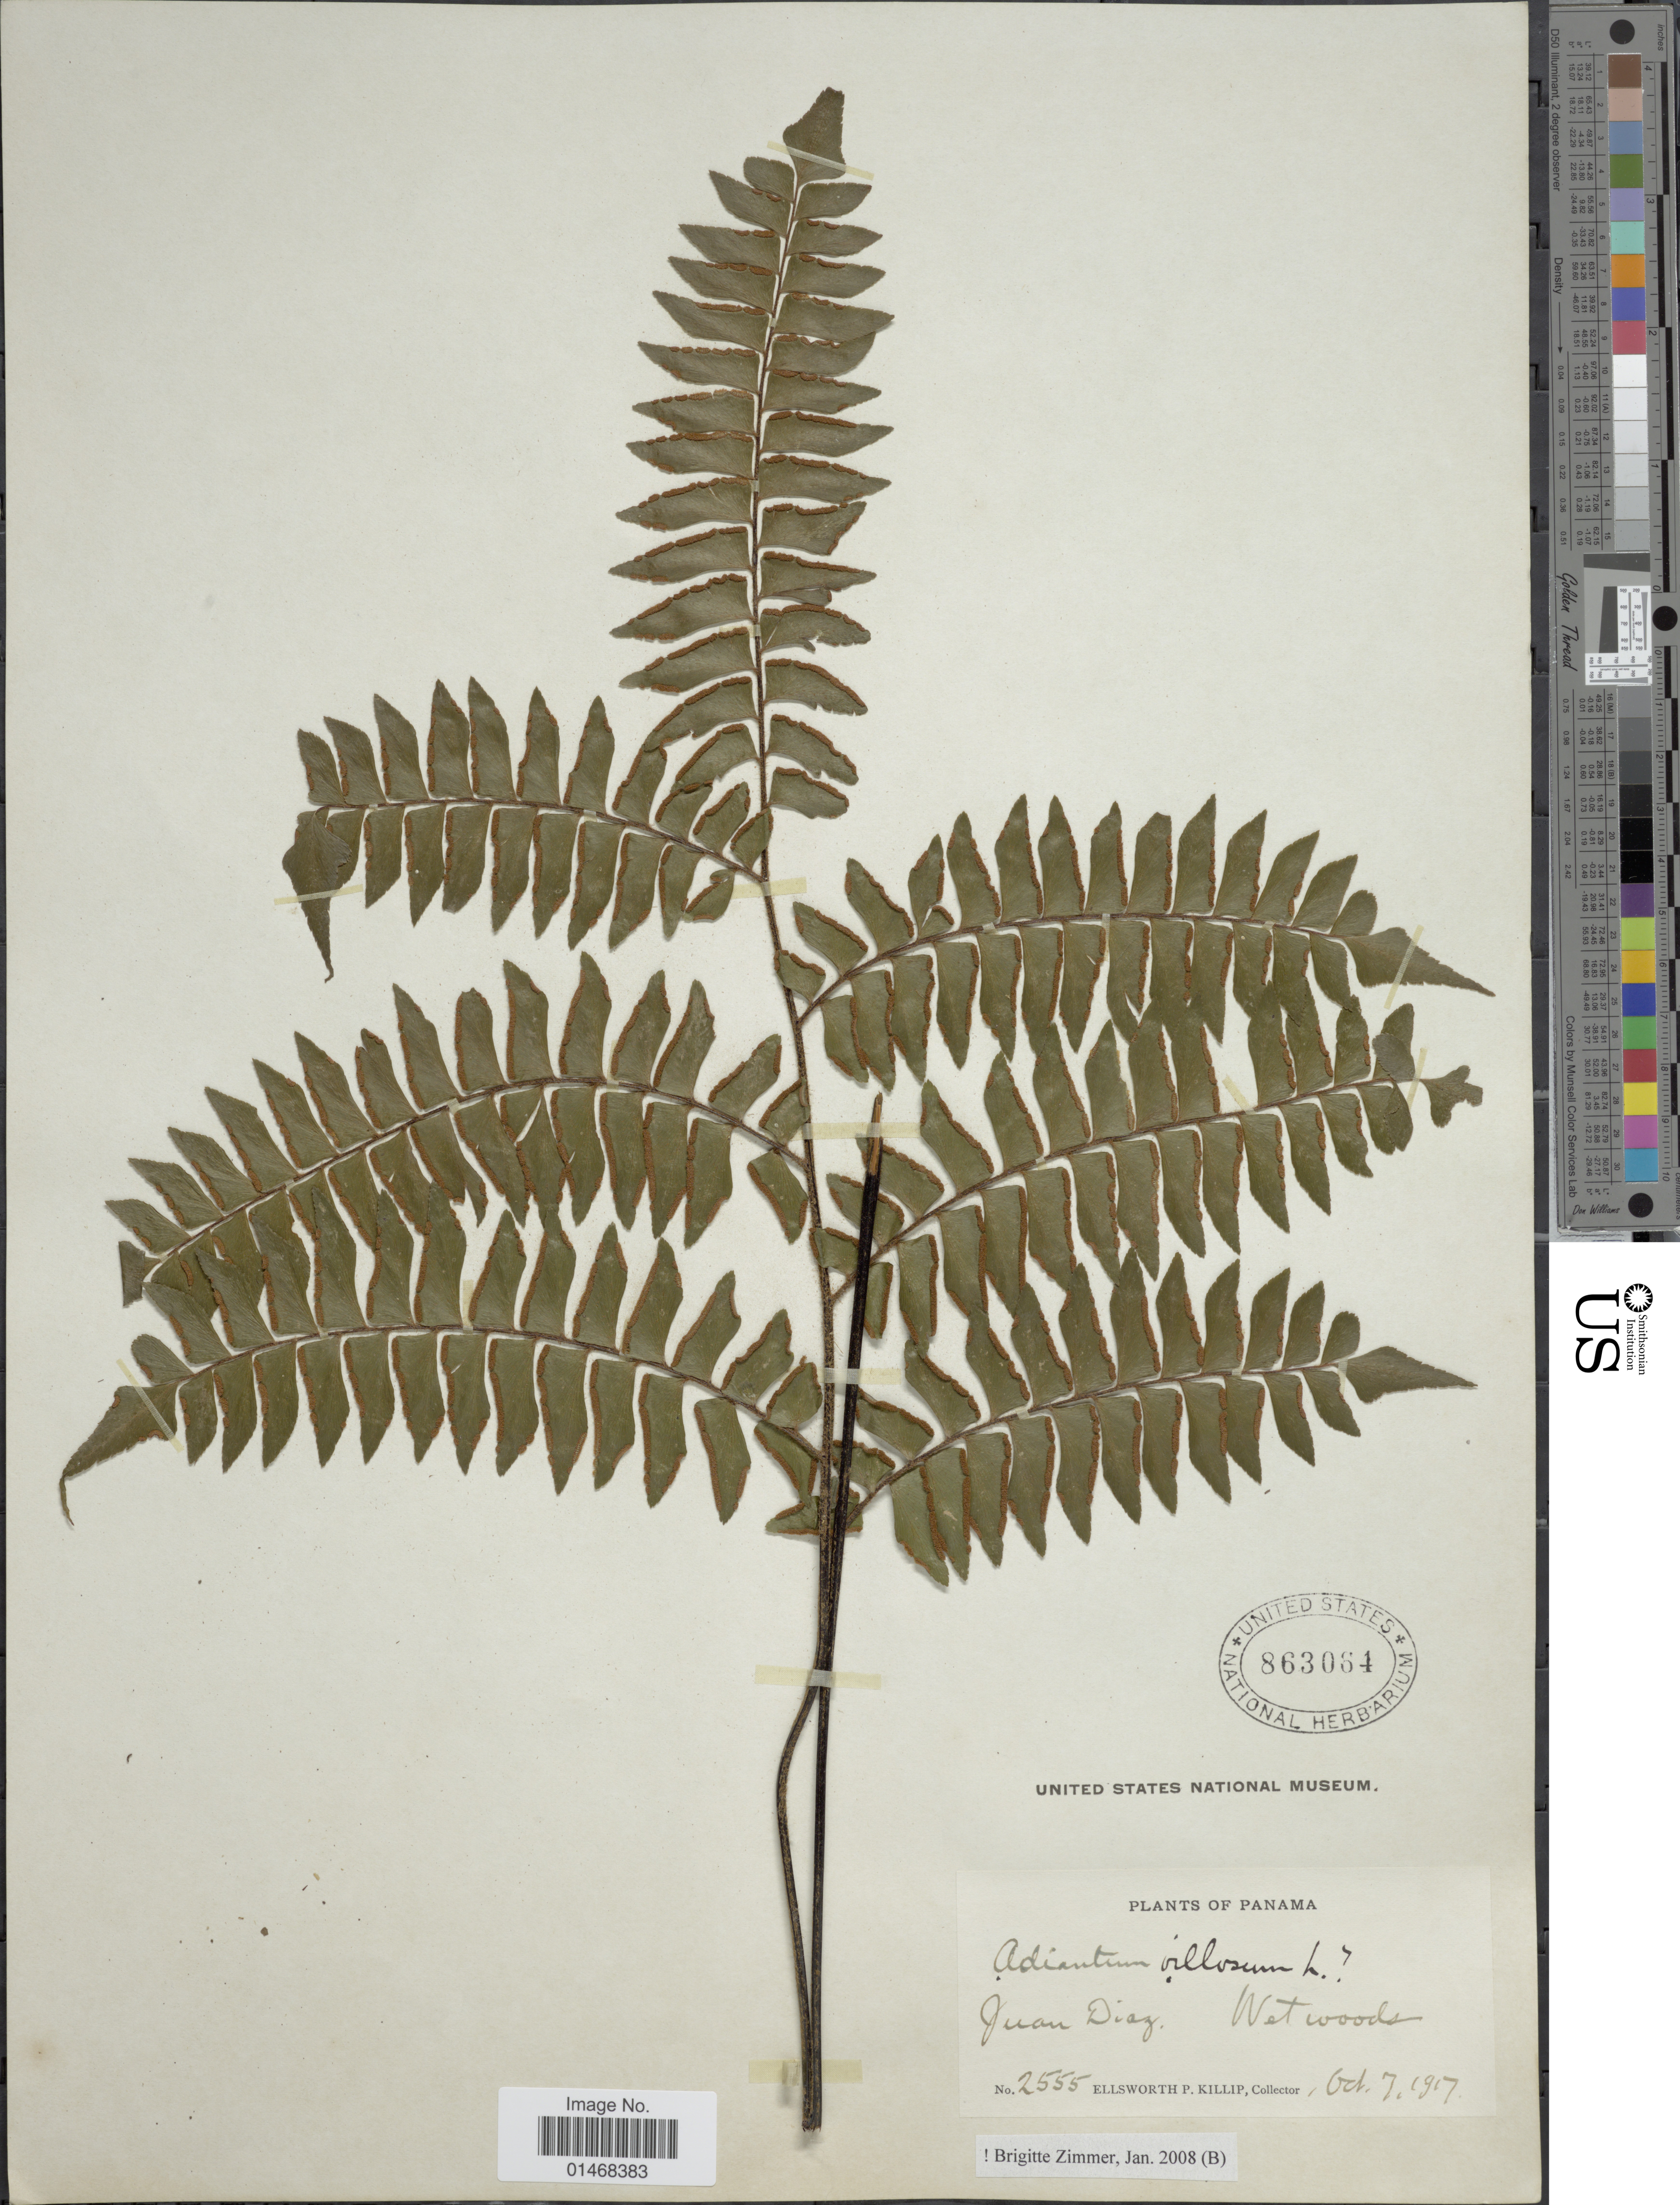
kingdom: Plantae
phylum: Tracheophyta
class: Polypodiopsida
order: Polypodiales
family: Pteridaceae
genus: Adiantum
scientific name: Adiantum villosum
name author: L.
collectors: E. P. Killip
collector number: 2555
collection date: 1917-10-07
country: Panama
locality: Juan Diaz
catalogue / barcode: US 863064